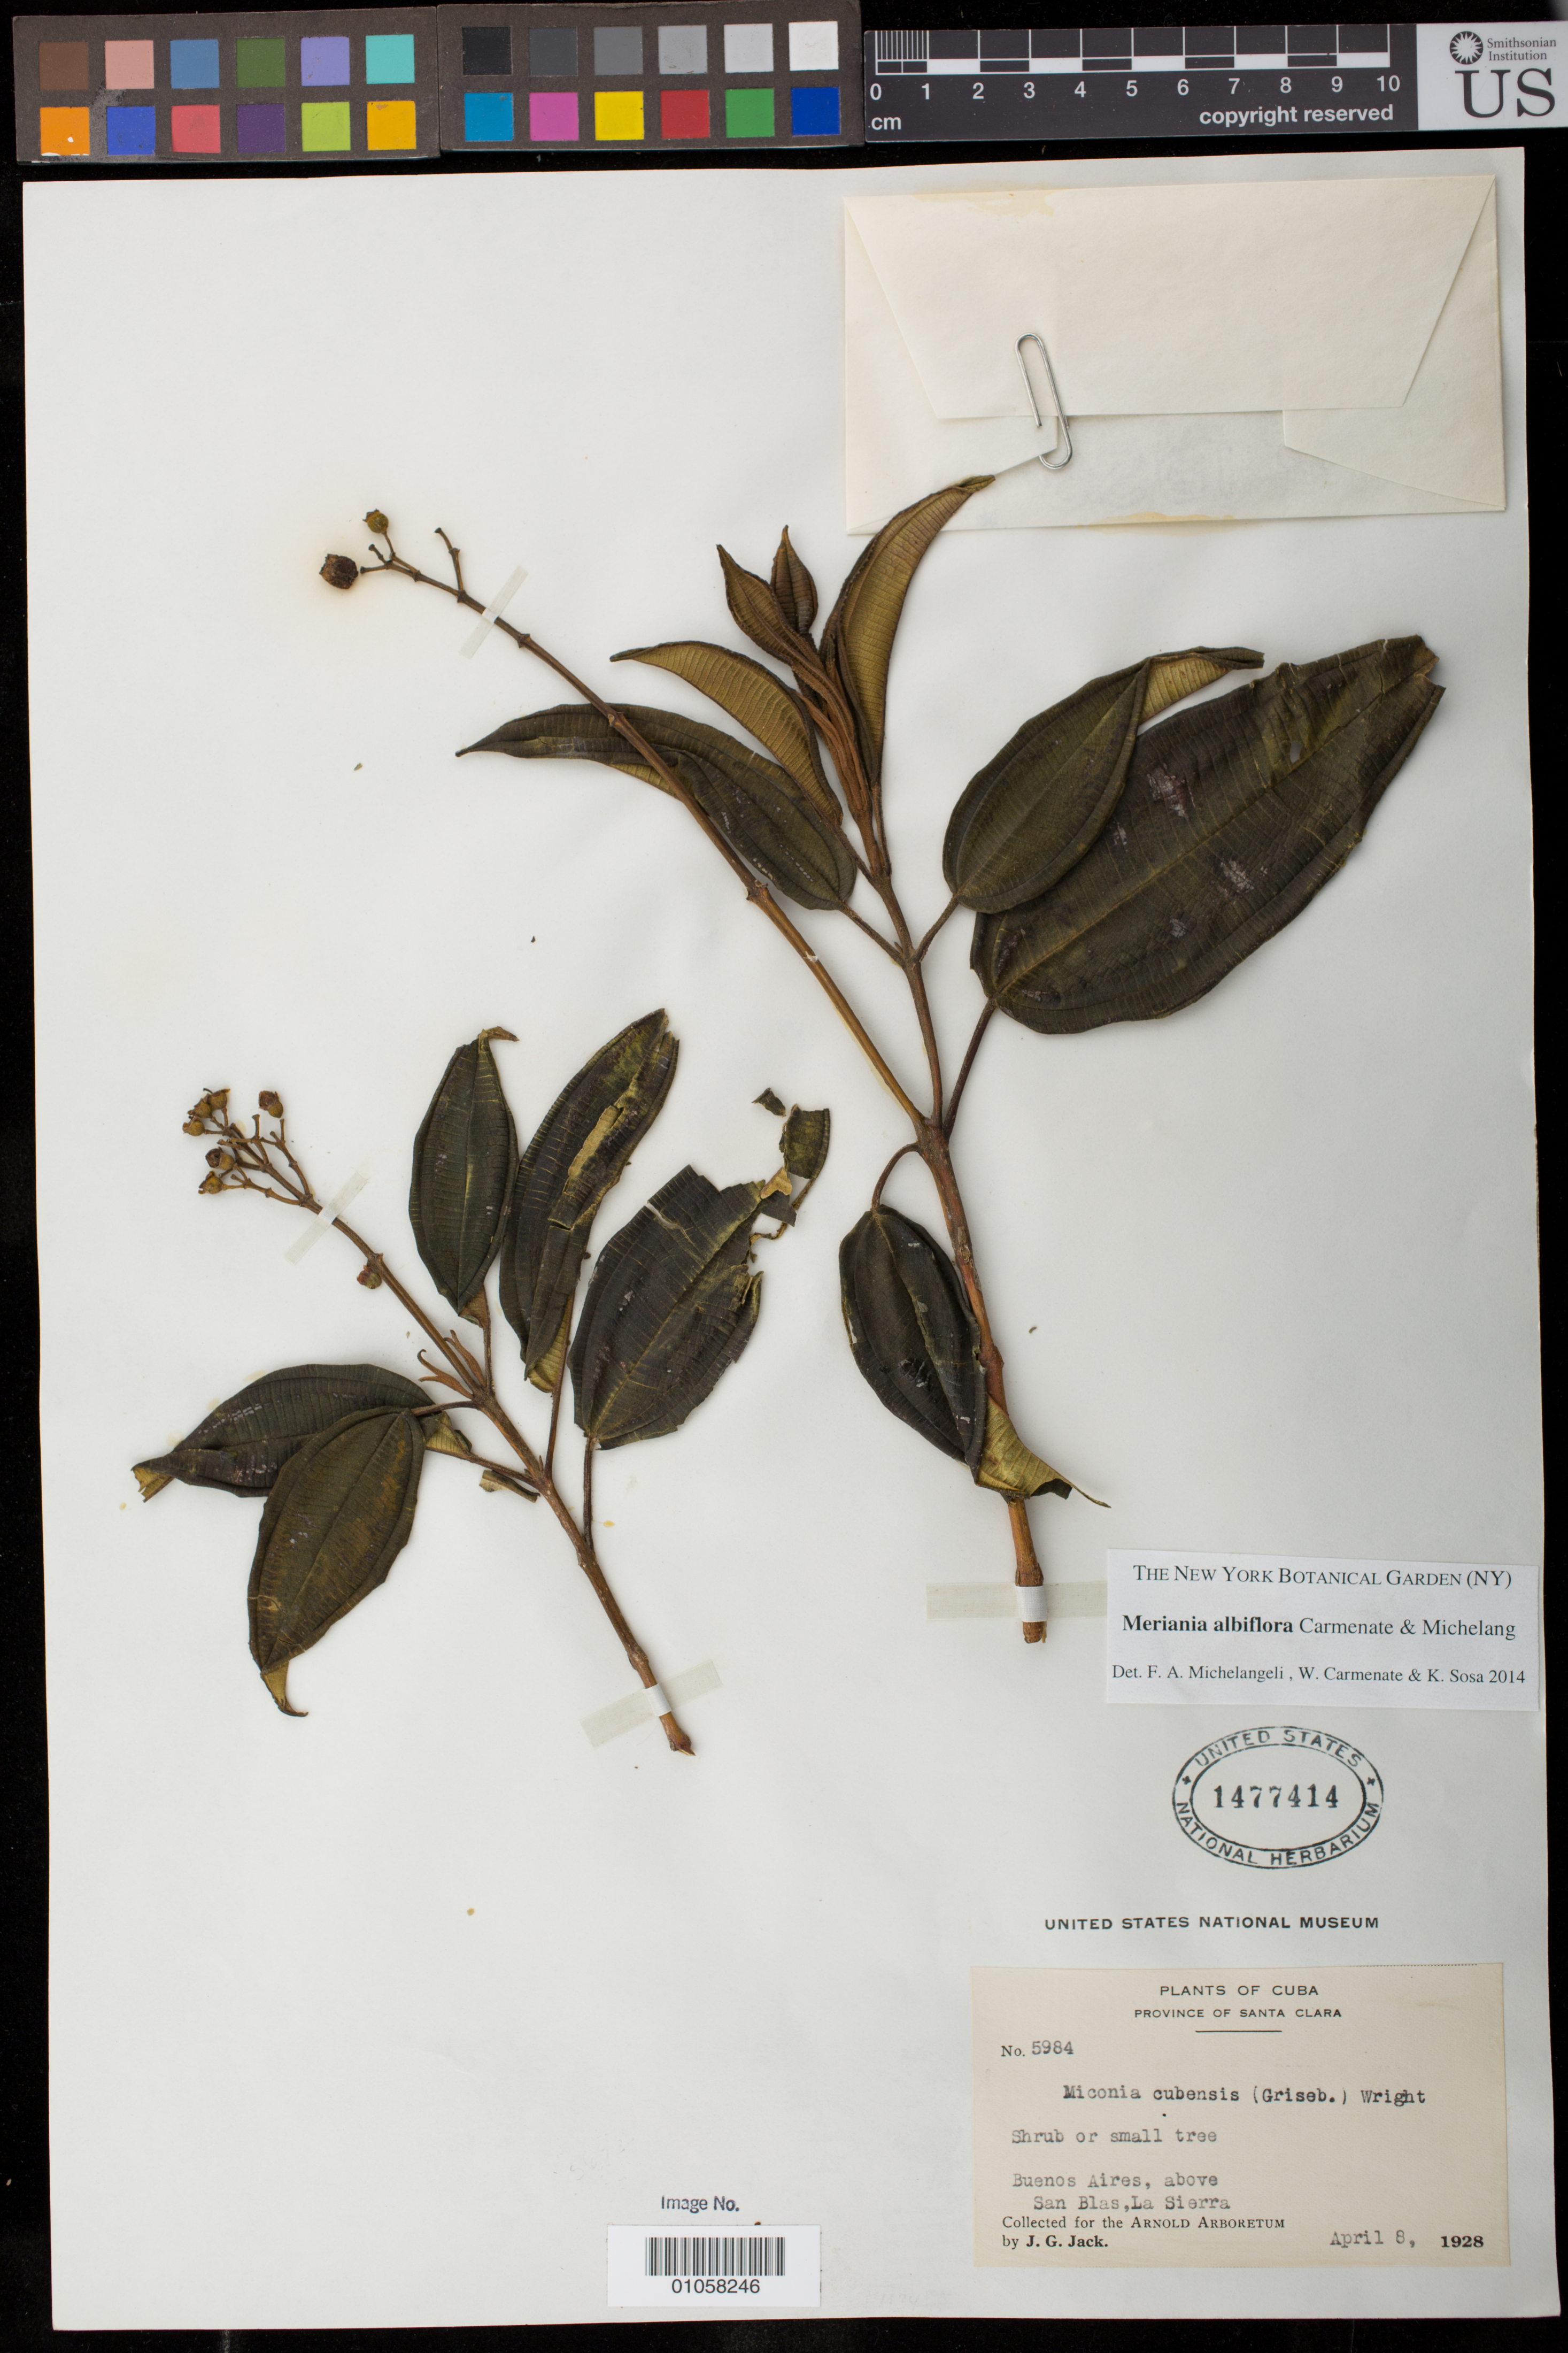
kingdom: Plantae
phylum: Tracheophyta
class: Magnoliopsida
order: Myrtales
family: Melastomataceae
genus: Meriania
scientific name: Meriania albiflora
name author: Carmenate & Michelang.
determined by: Michelangeli, F. A.; Carmenate, W.; Sosa, K.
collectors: J. G. Jack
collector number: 5984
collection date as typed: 08 Apr 1928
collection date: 1928-04-08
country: Cuba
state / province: Cienfuegos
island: Cuba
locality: Province Santa Clara [Cienfuegos]. Buenos Aires, above San Blas, La Sierra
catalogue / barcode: US 1477414